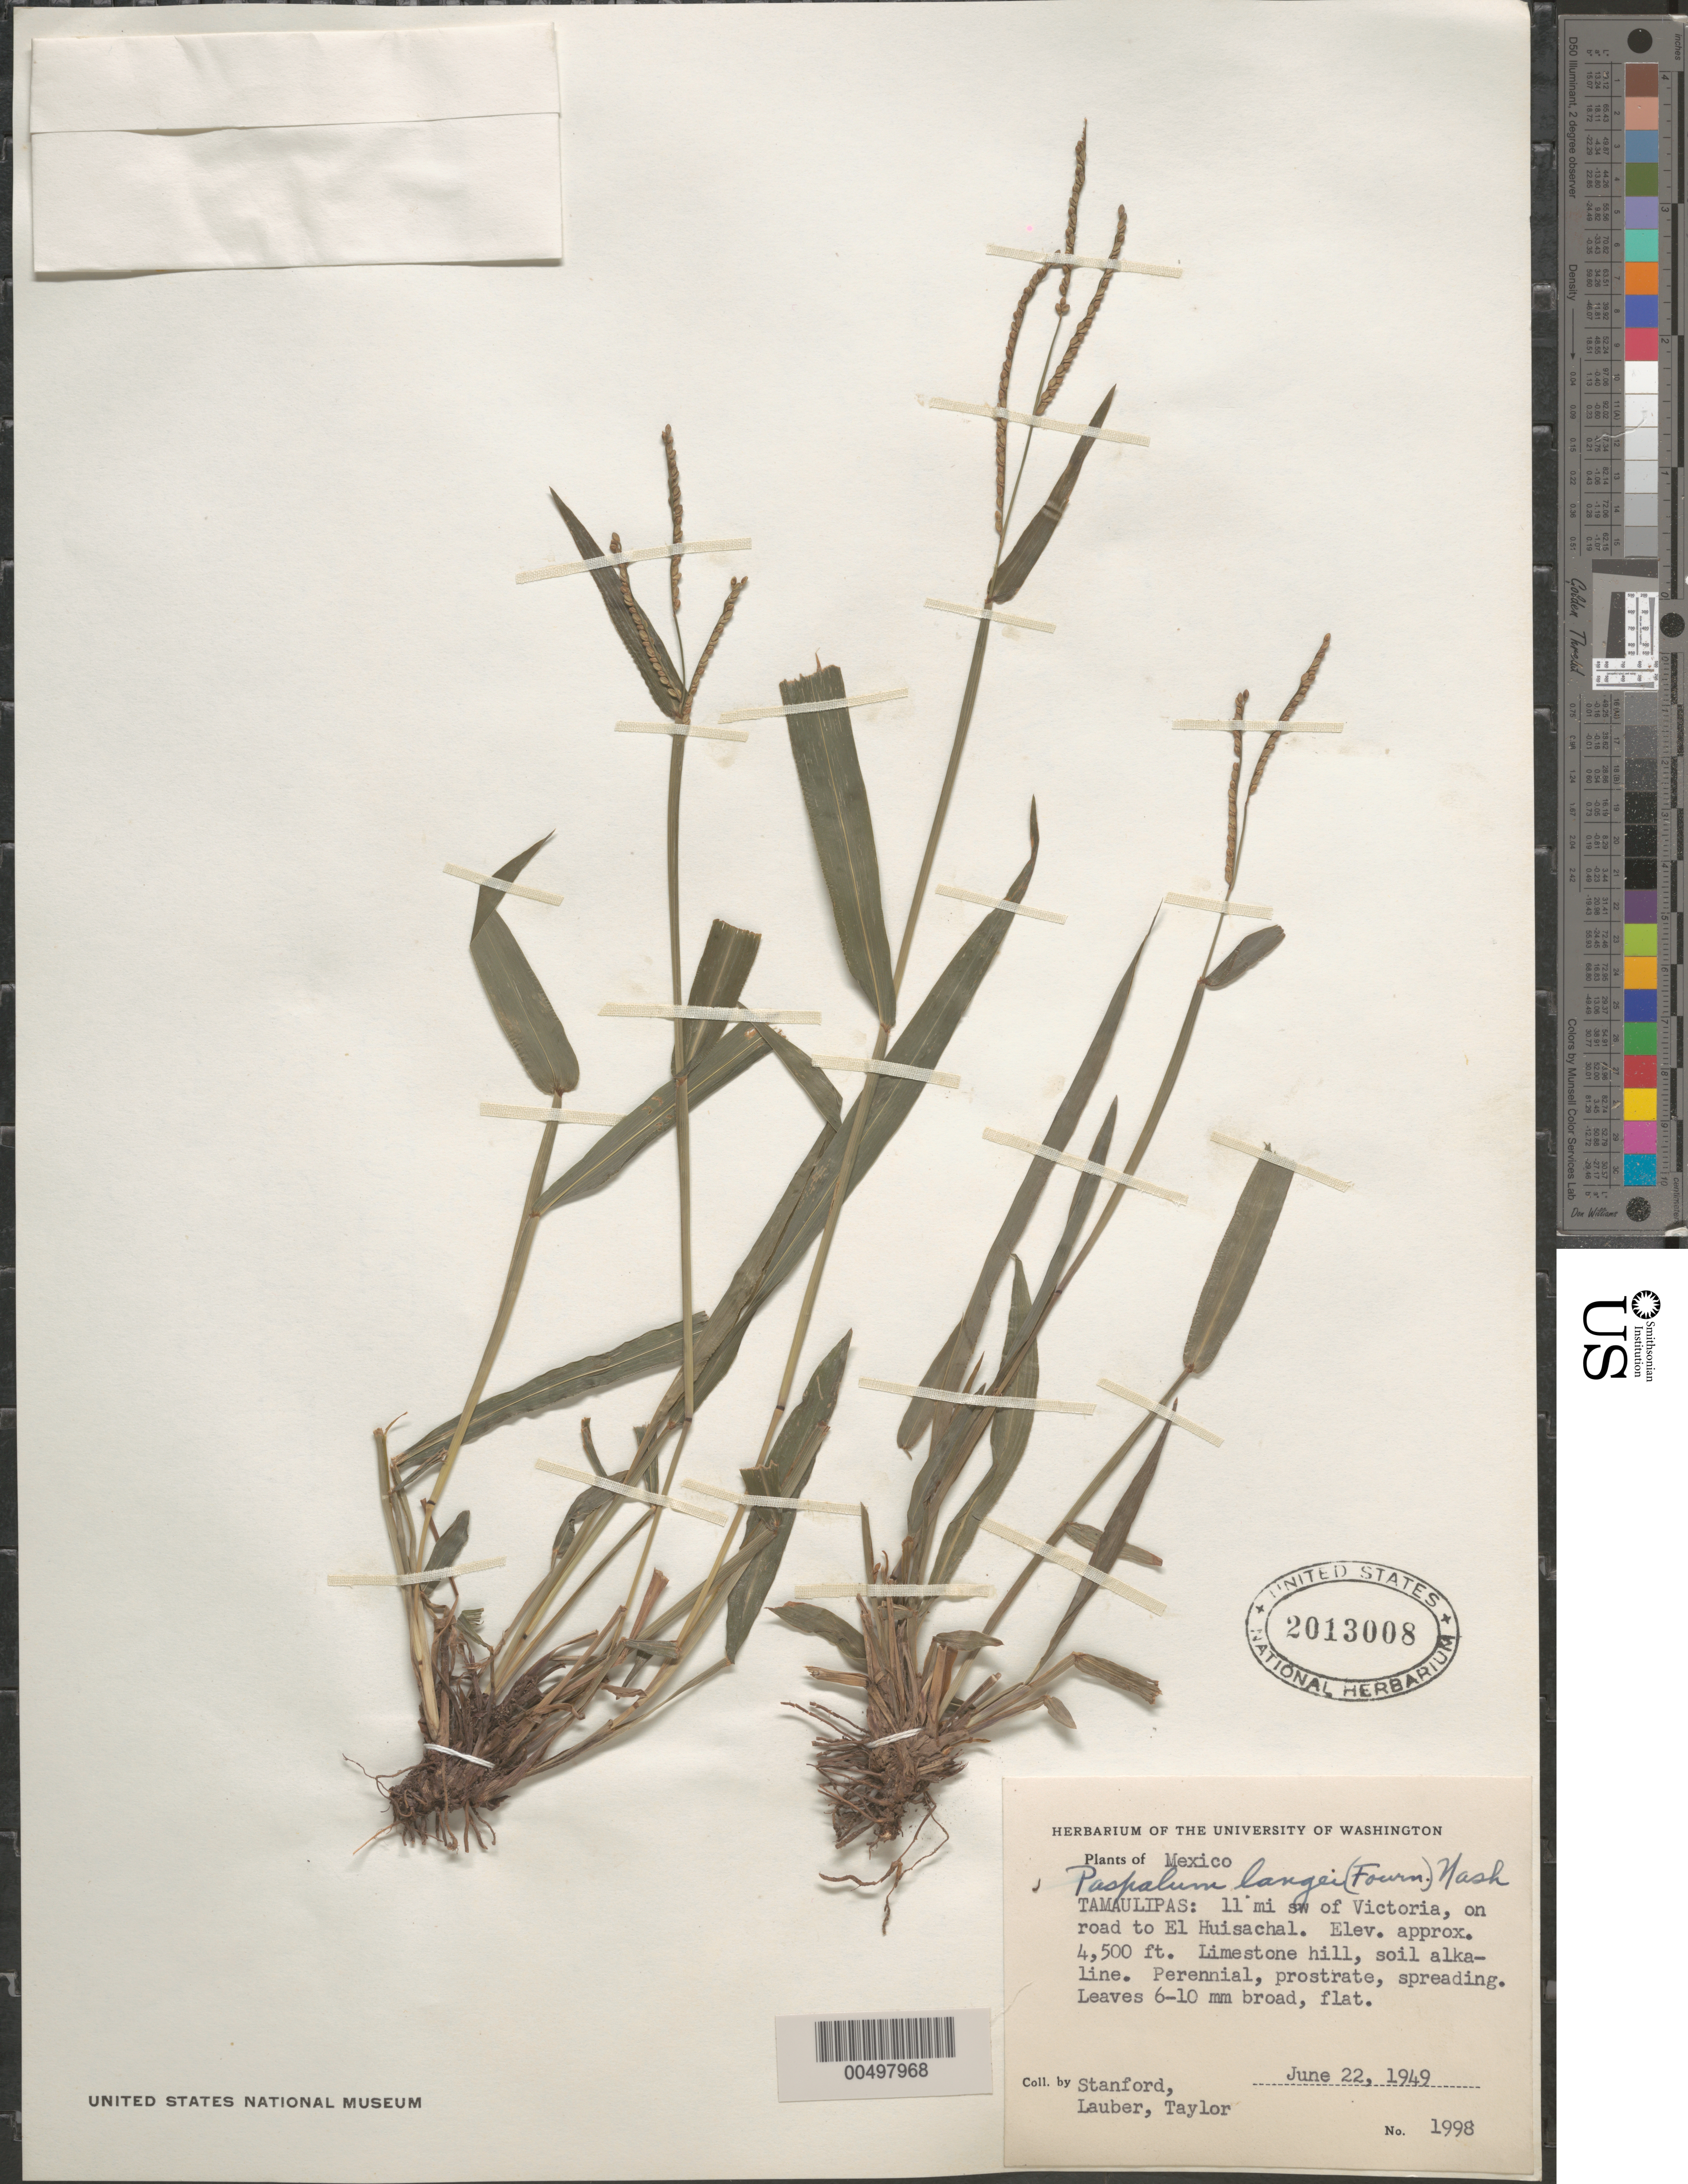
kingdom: Plantae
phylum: Tracheophyta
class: Liliopsida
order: Poales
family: Poaceae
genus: Paspalum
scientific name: Paspalum langei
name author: (E. Fourn.) Nash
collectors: -. Stanford, Lauber, -- & -- Taylor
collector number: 1998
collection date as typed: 22 Jun 1949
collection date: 1949-06-22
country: Mexico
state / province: Tamaulipas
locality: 11 mi SW of Victoria, on rd to El Huisachal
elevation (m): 1372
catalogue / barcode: US 2013008